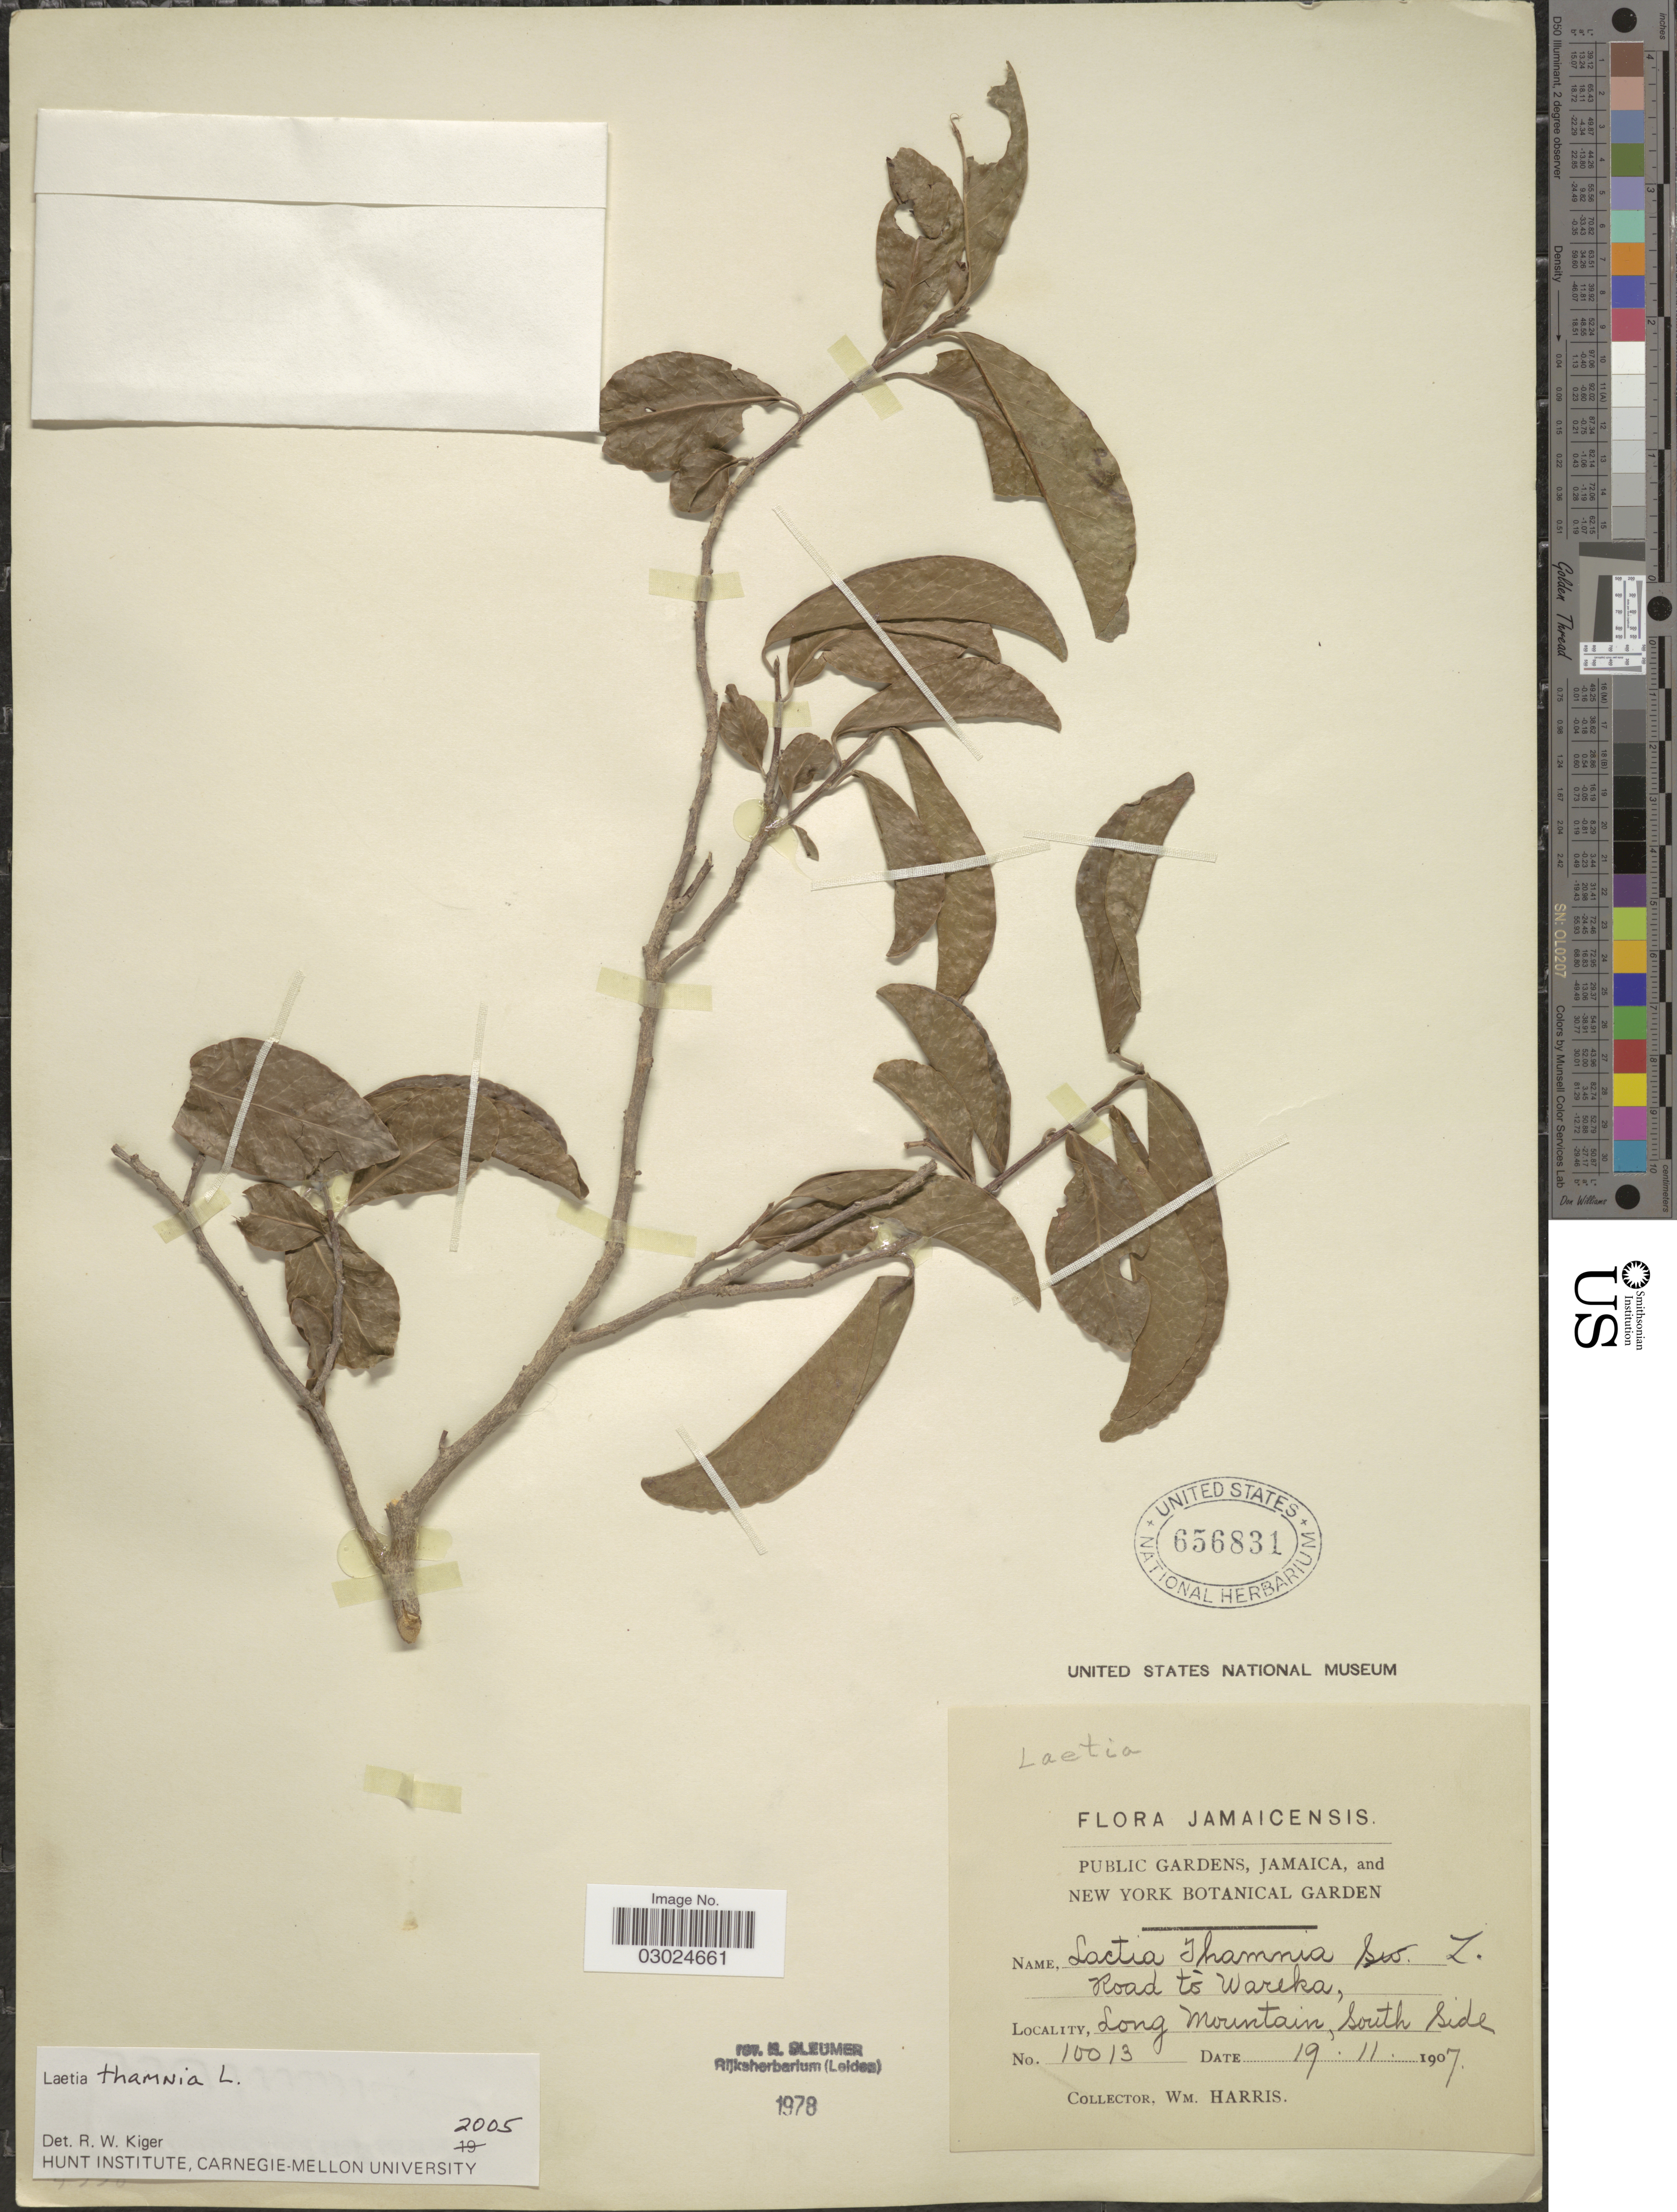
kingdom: Plantae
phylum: Tracheophyta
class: Magnoliopsida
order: Malpighiales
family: Salicaceae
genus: Laetia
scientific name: Laetia thamnia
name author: L.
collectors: W. H. Harris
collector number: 10013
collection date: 1907-11-19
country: Jamaica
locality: Road to Wareka, Long Mountain, south side.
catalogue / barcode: US 656831